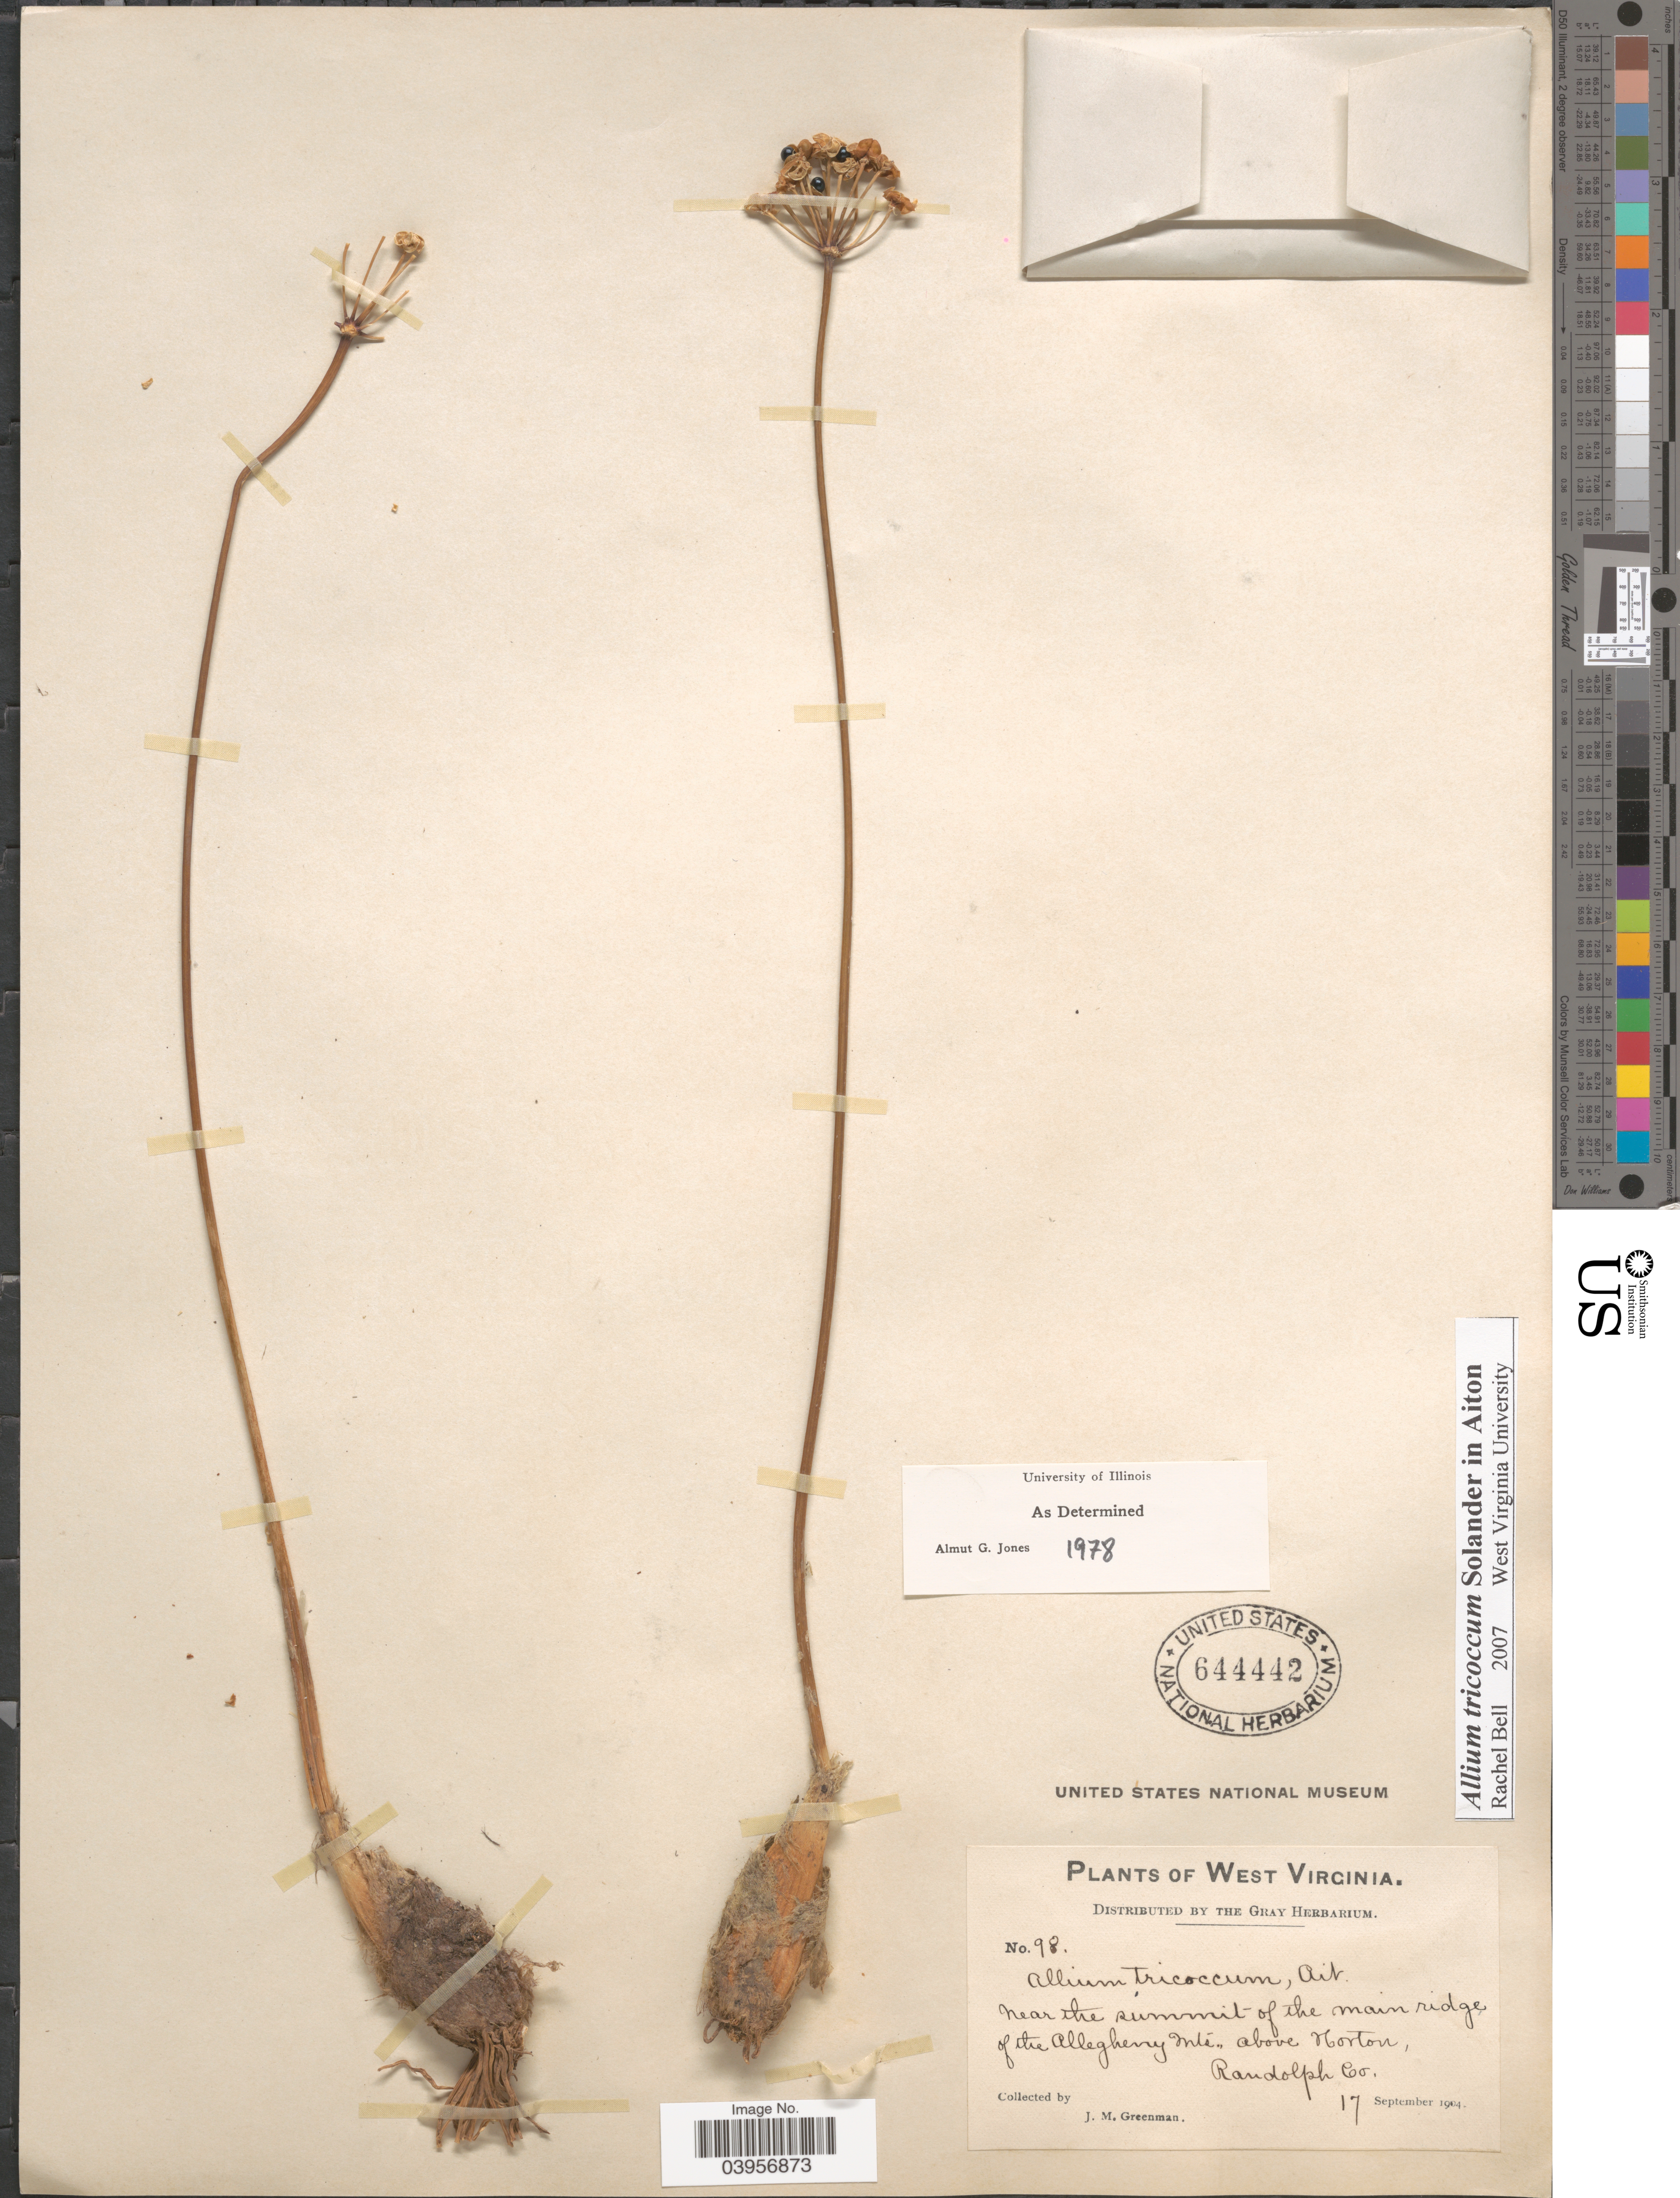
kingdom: Plantae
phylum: Tracheophyta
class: Liliopsida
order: Asparagales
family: Amaryllidaceae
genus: Allium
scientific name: Allium tricoccum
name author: Aiton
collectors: J. M. Greenman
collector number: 98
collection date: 1904-09-17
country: United States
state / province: West Virginia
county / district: Randolph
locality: Near the summit of the main ridge of the Allegheny Mts., above Norton, Randolph Co.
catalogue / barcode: US 644442